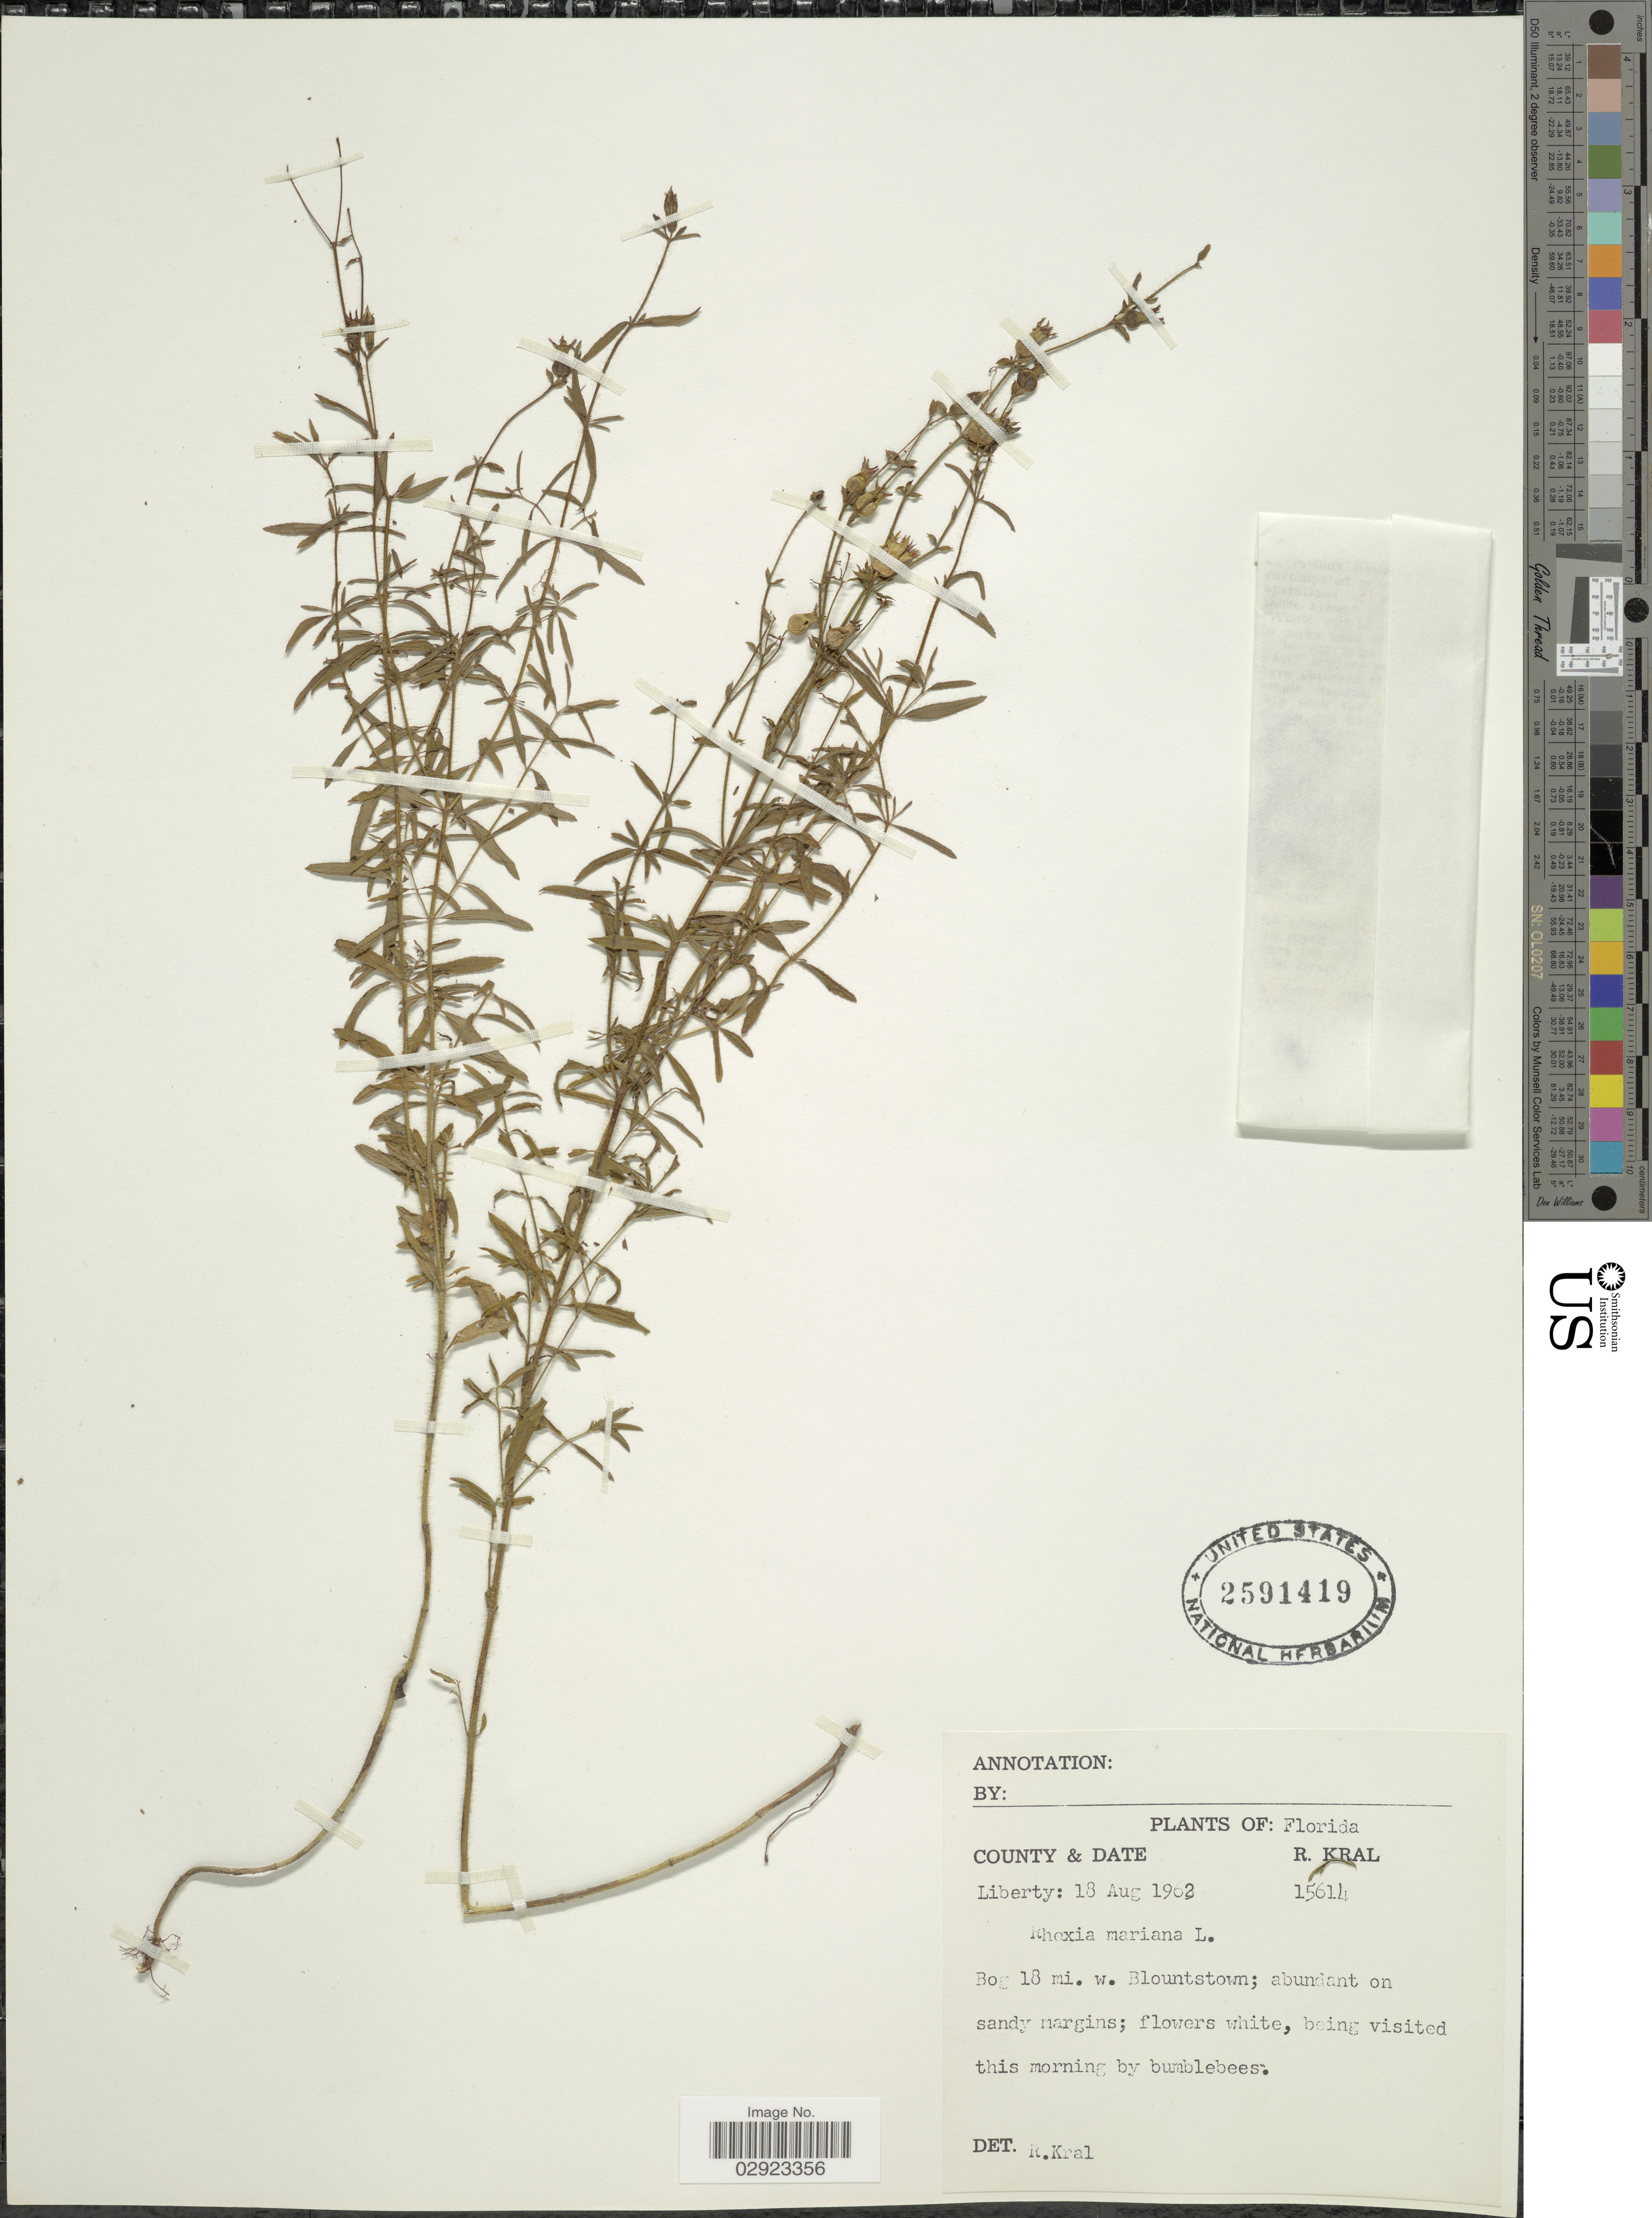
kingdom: Plantae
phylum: Tracheophyta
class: Magnoliopsida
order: Myrtales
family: Melastomataceae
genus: Rhexia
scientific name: Rhexia mariana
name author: L.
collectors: R. Kral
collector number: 15614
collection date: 1962-08-18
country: United States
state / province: Florida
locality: County Liberty, Bog 18 mi. w. Blountstown.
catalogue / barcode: US 2591419